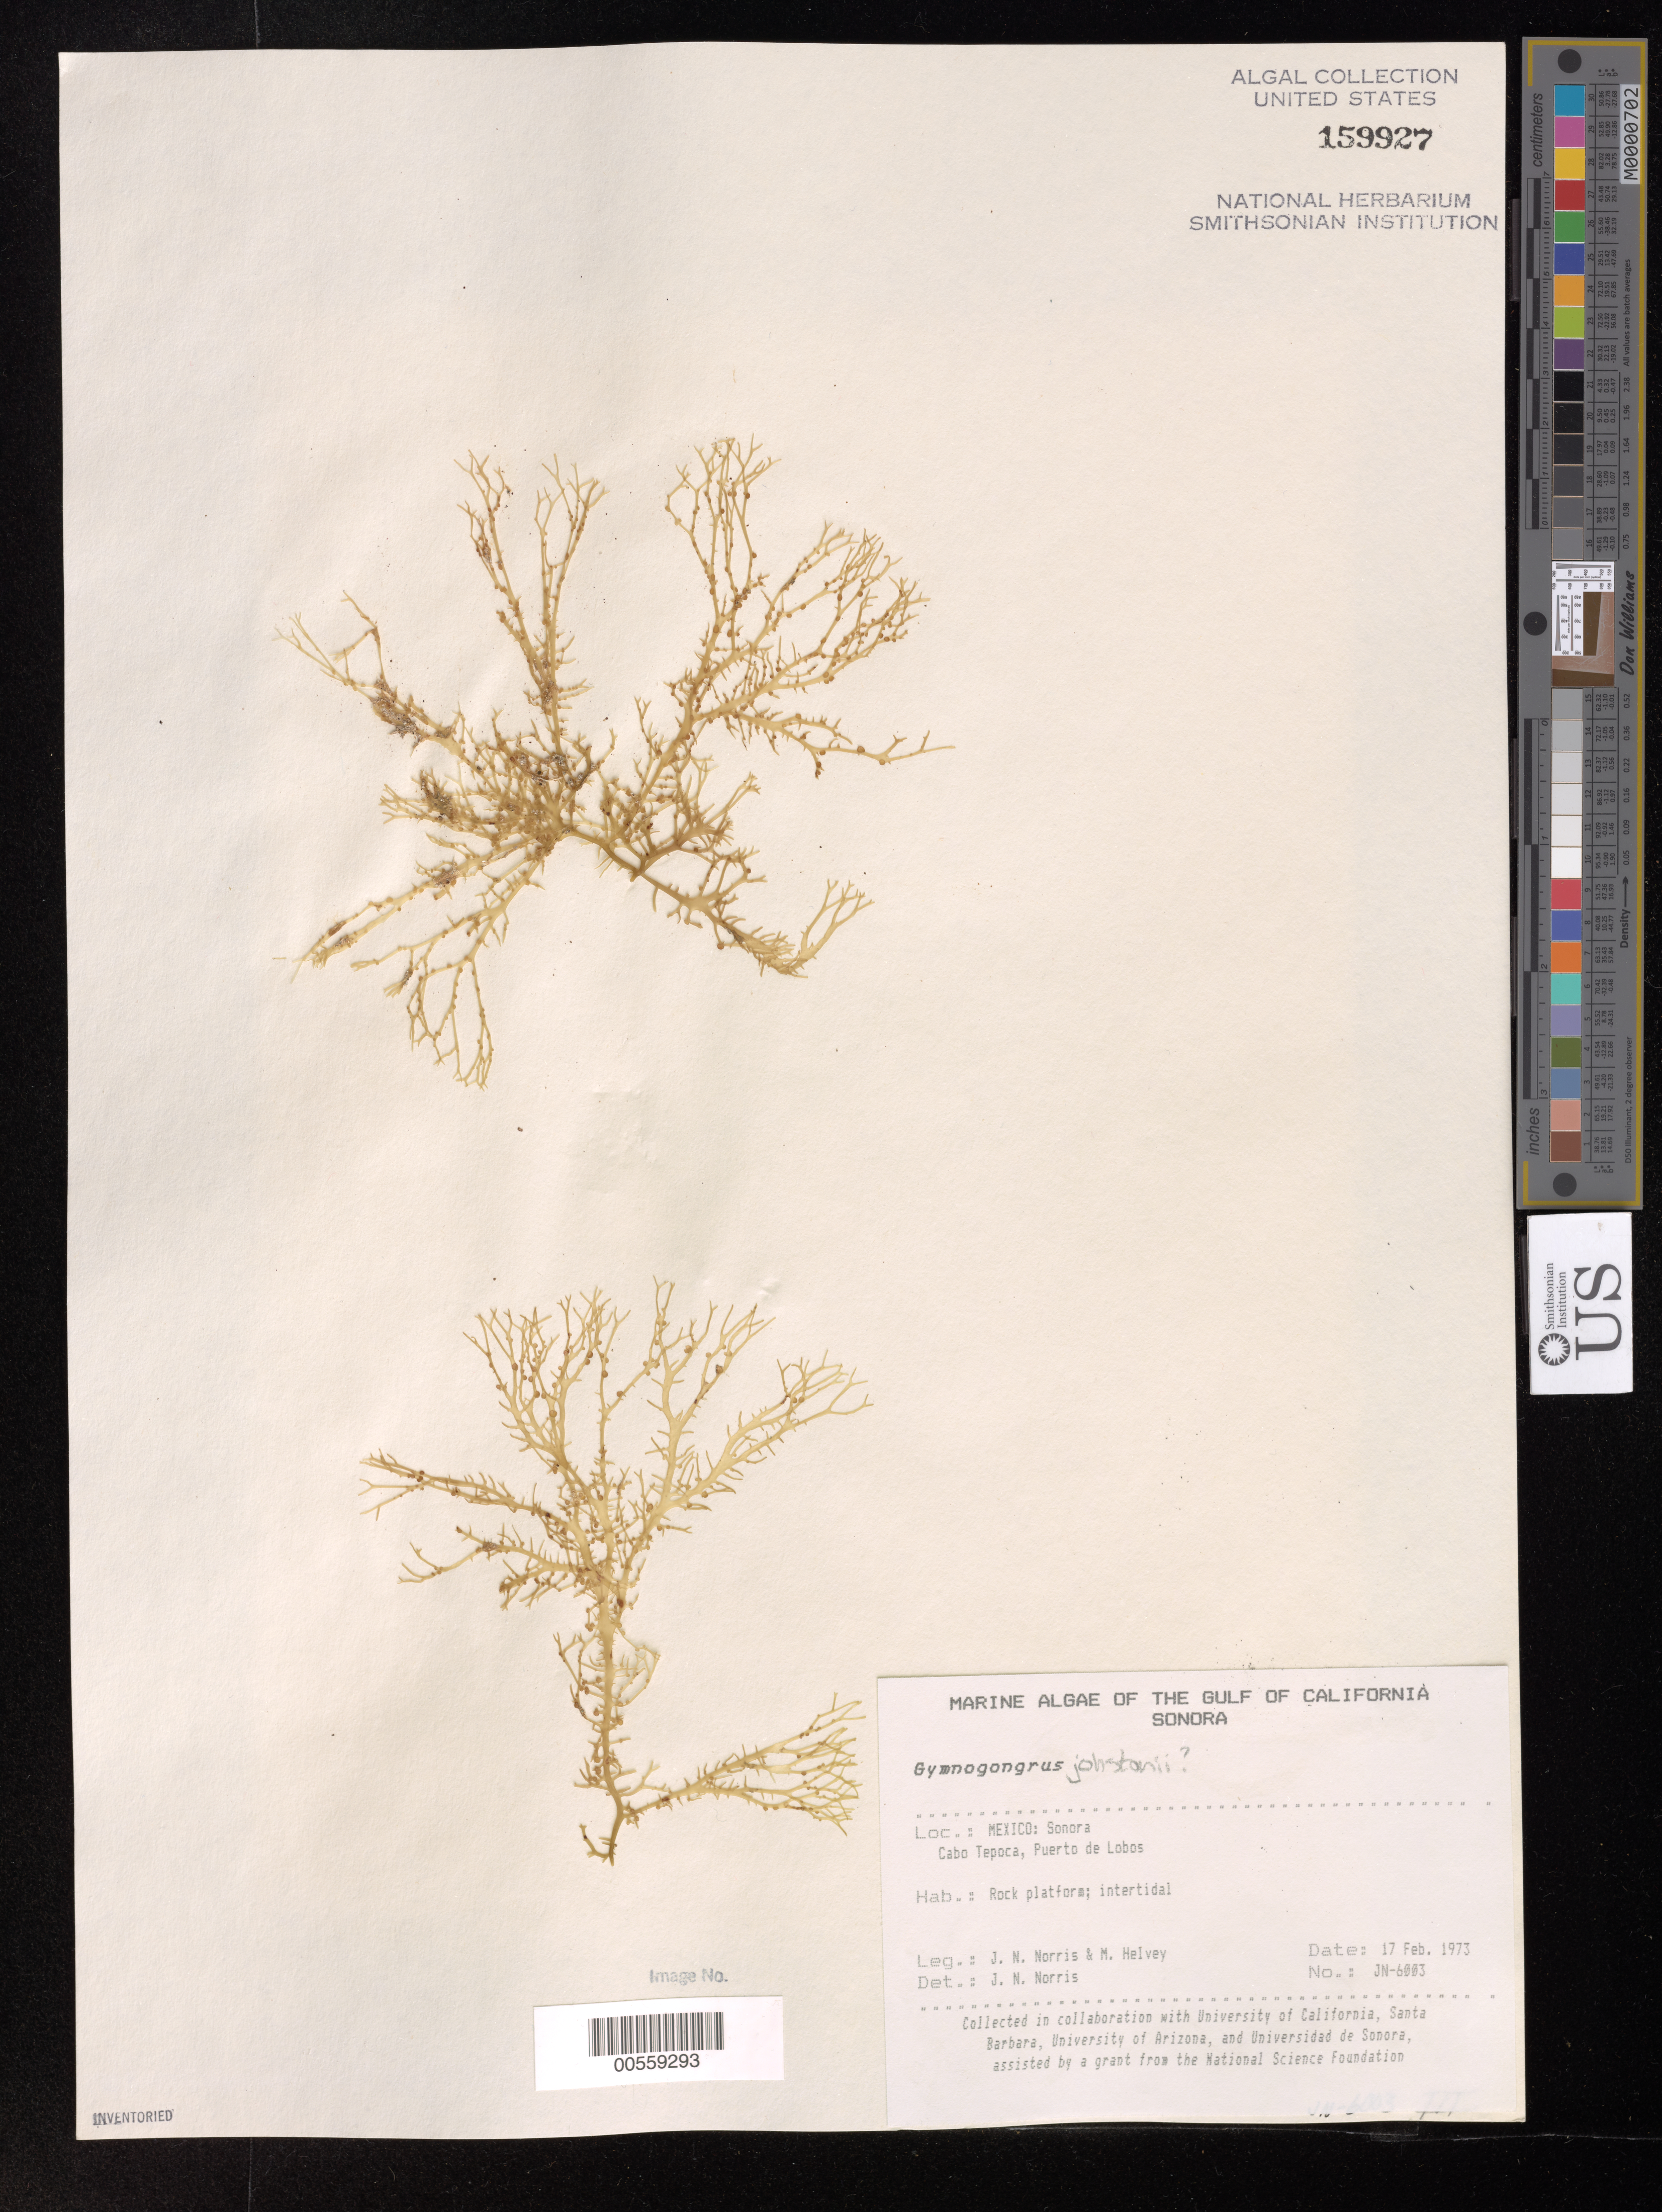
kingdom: Plantae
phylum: Rhodophyta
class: Florideophyceae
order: Gigartinales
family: Phyllophoraceae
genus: Gymnogongrus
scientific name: Gymnogongrus sp.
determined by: Norris, James N.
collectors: J. N. Norris & M. Helvey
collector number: JN-6003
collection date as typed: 17 Feb 1973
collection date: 1973-02-17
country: Mexico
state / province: Sonora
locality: Cabo Tepoca, Puerto de Lobos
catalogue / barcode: US 159927